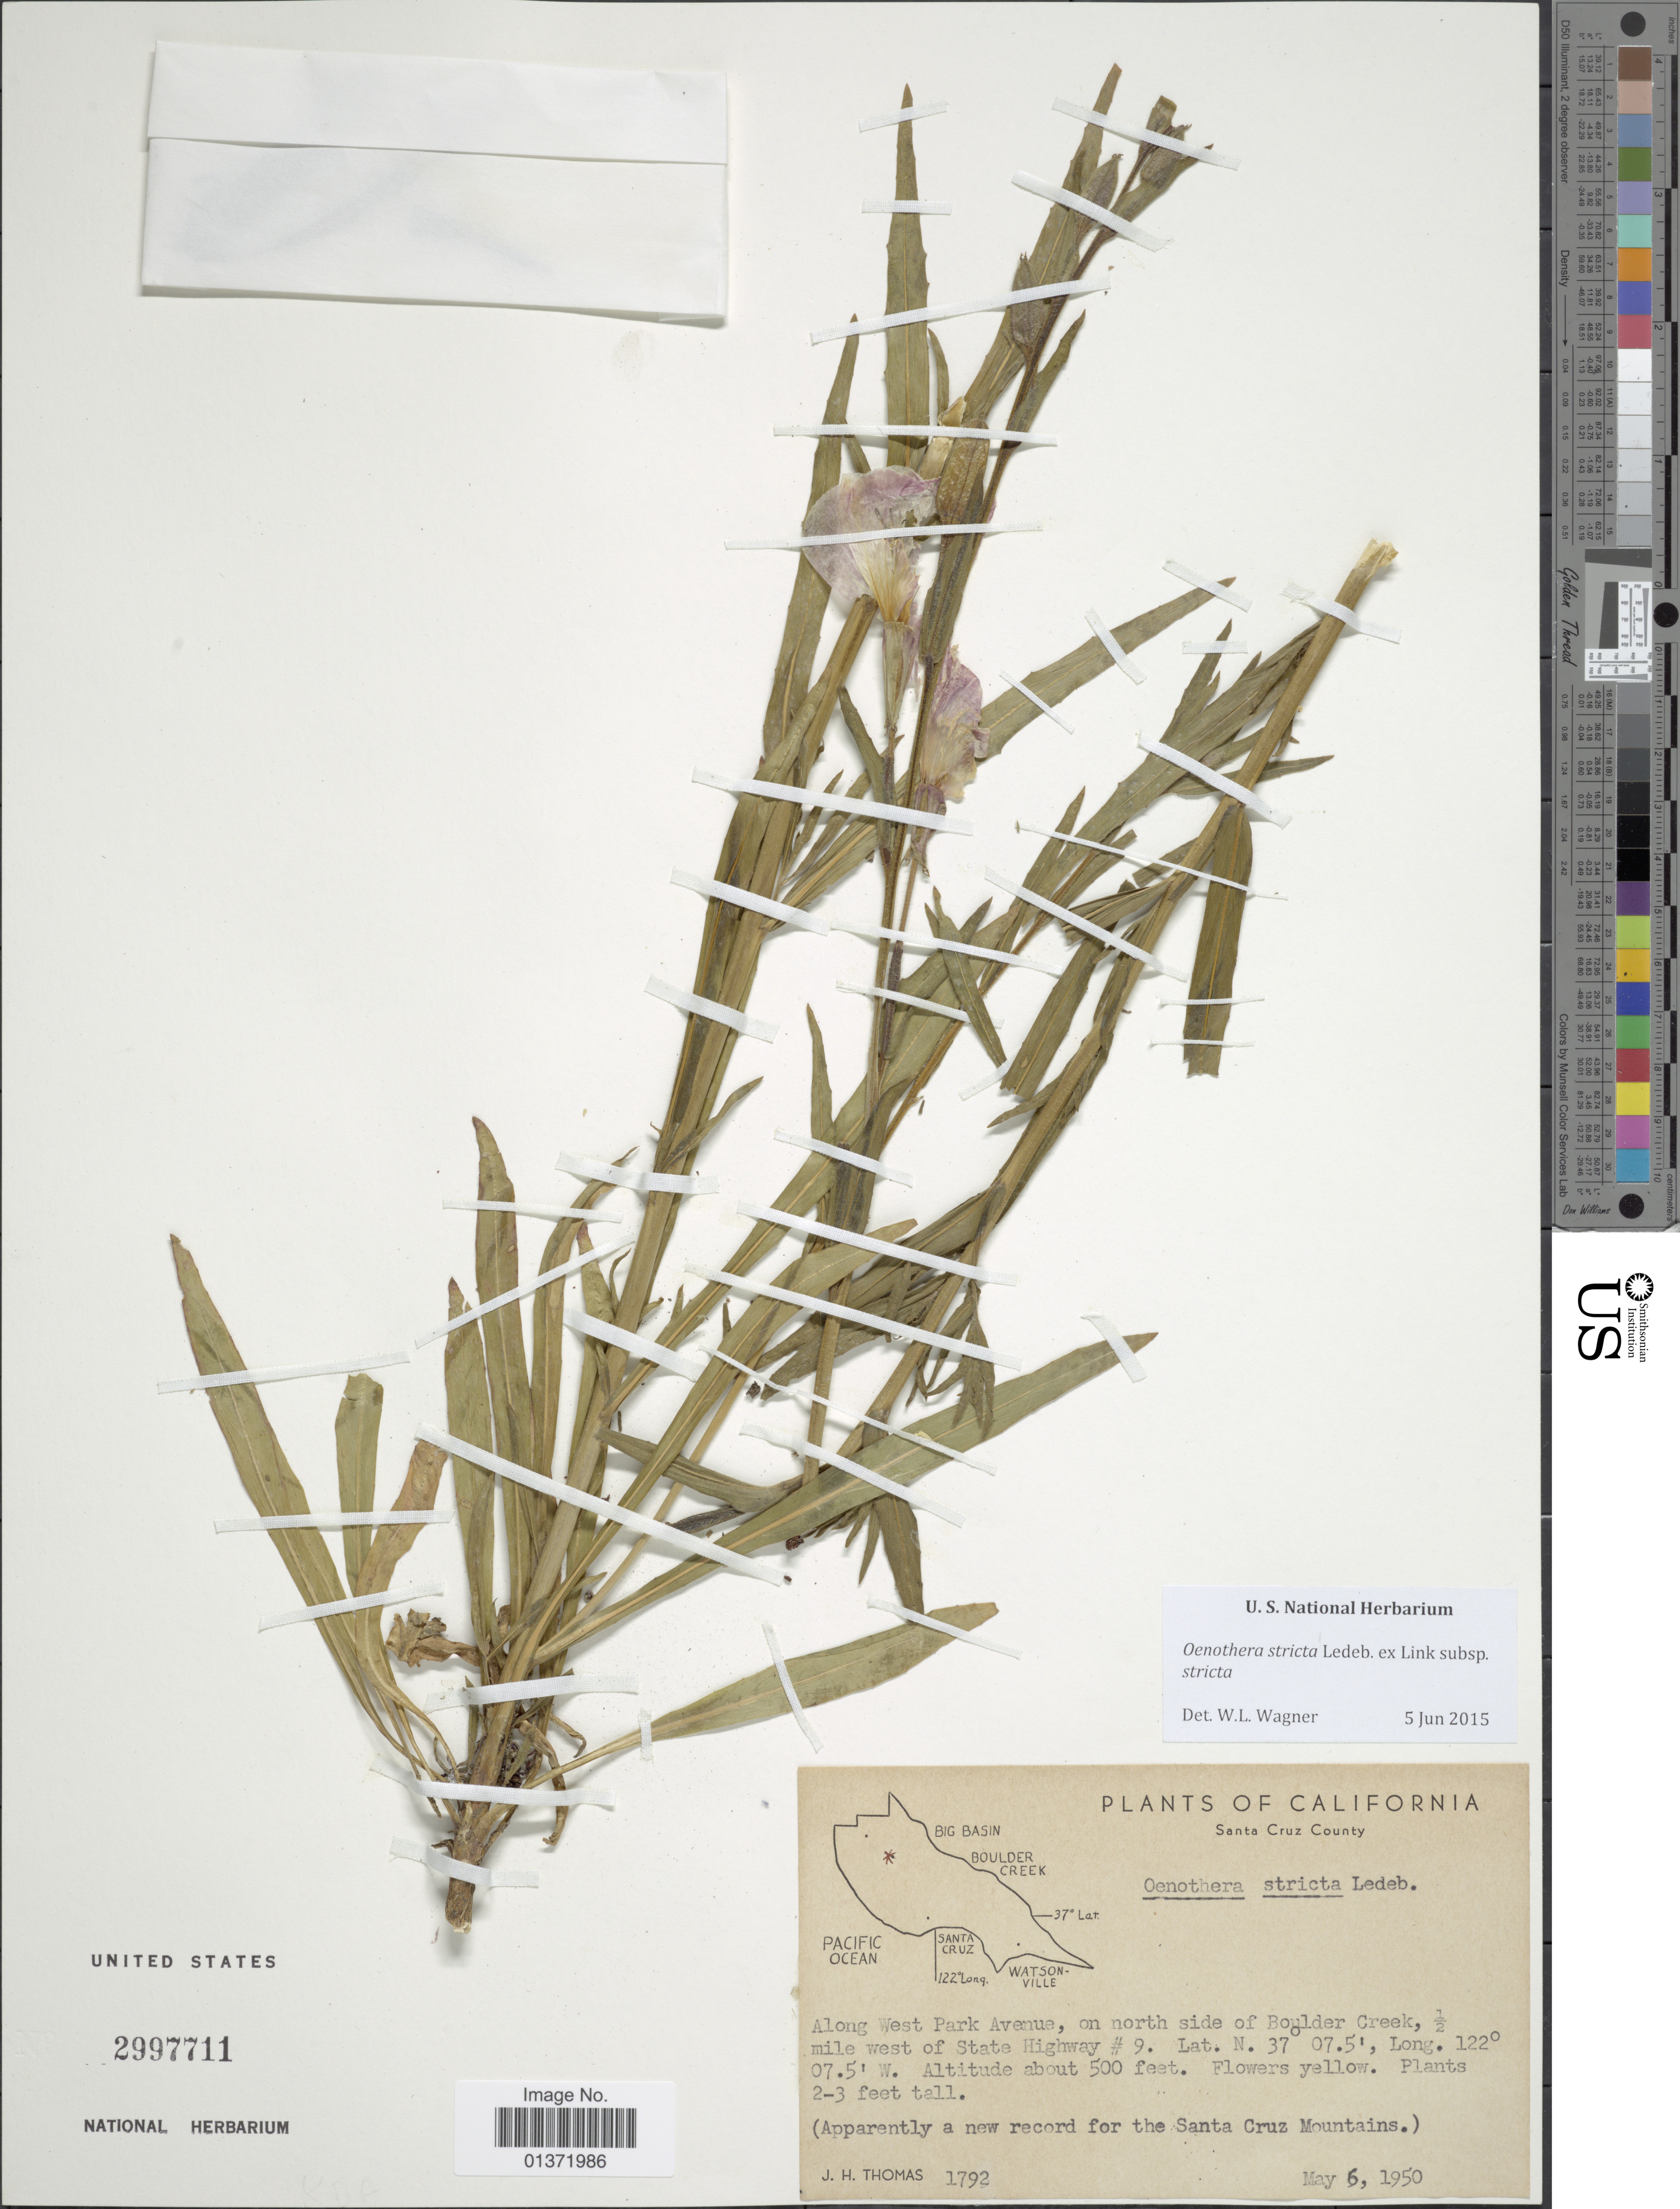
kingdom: Plantae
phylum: Tracheophyta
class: Magnoliopsida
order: Myrtales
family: Onagraceae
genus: Oenothera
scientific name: Oenothera stricta subsp. stricta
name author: Ledeb. ex Link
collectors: J. H. Thomas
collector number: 1792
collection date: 1950-05-06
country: United States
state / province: California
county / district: Santa Cruz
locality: Along West Park Avenue, on north side of Boulder Creek, ½ miles west of State Highway # 9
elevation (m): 152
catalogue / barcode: US 2997711